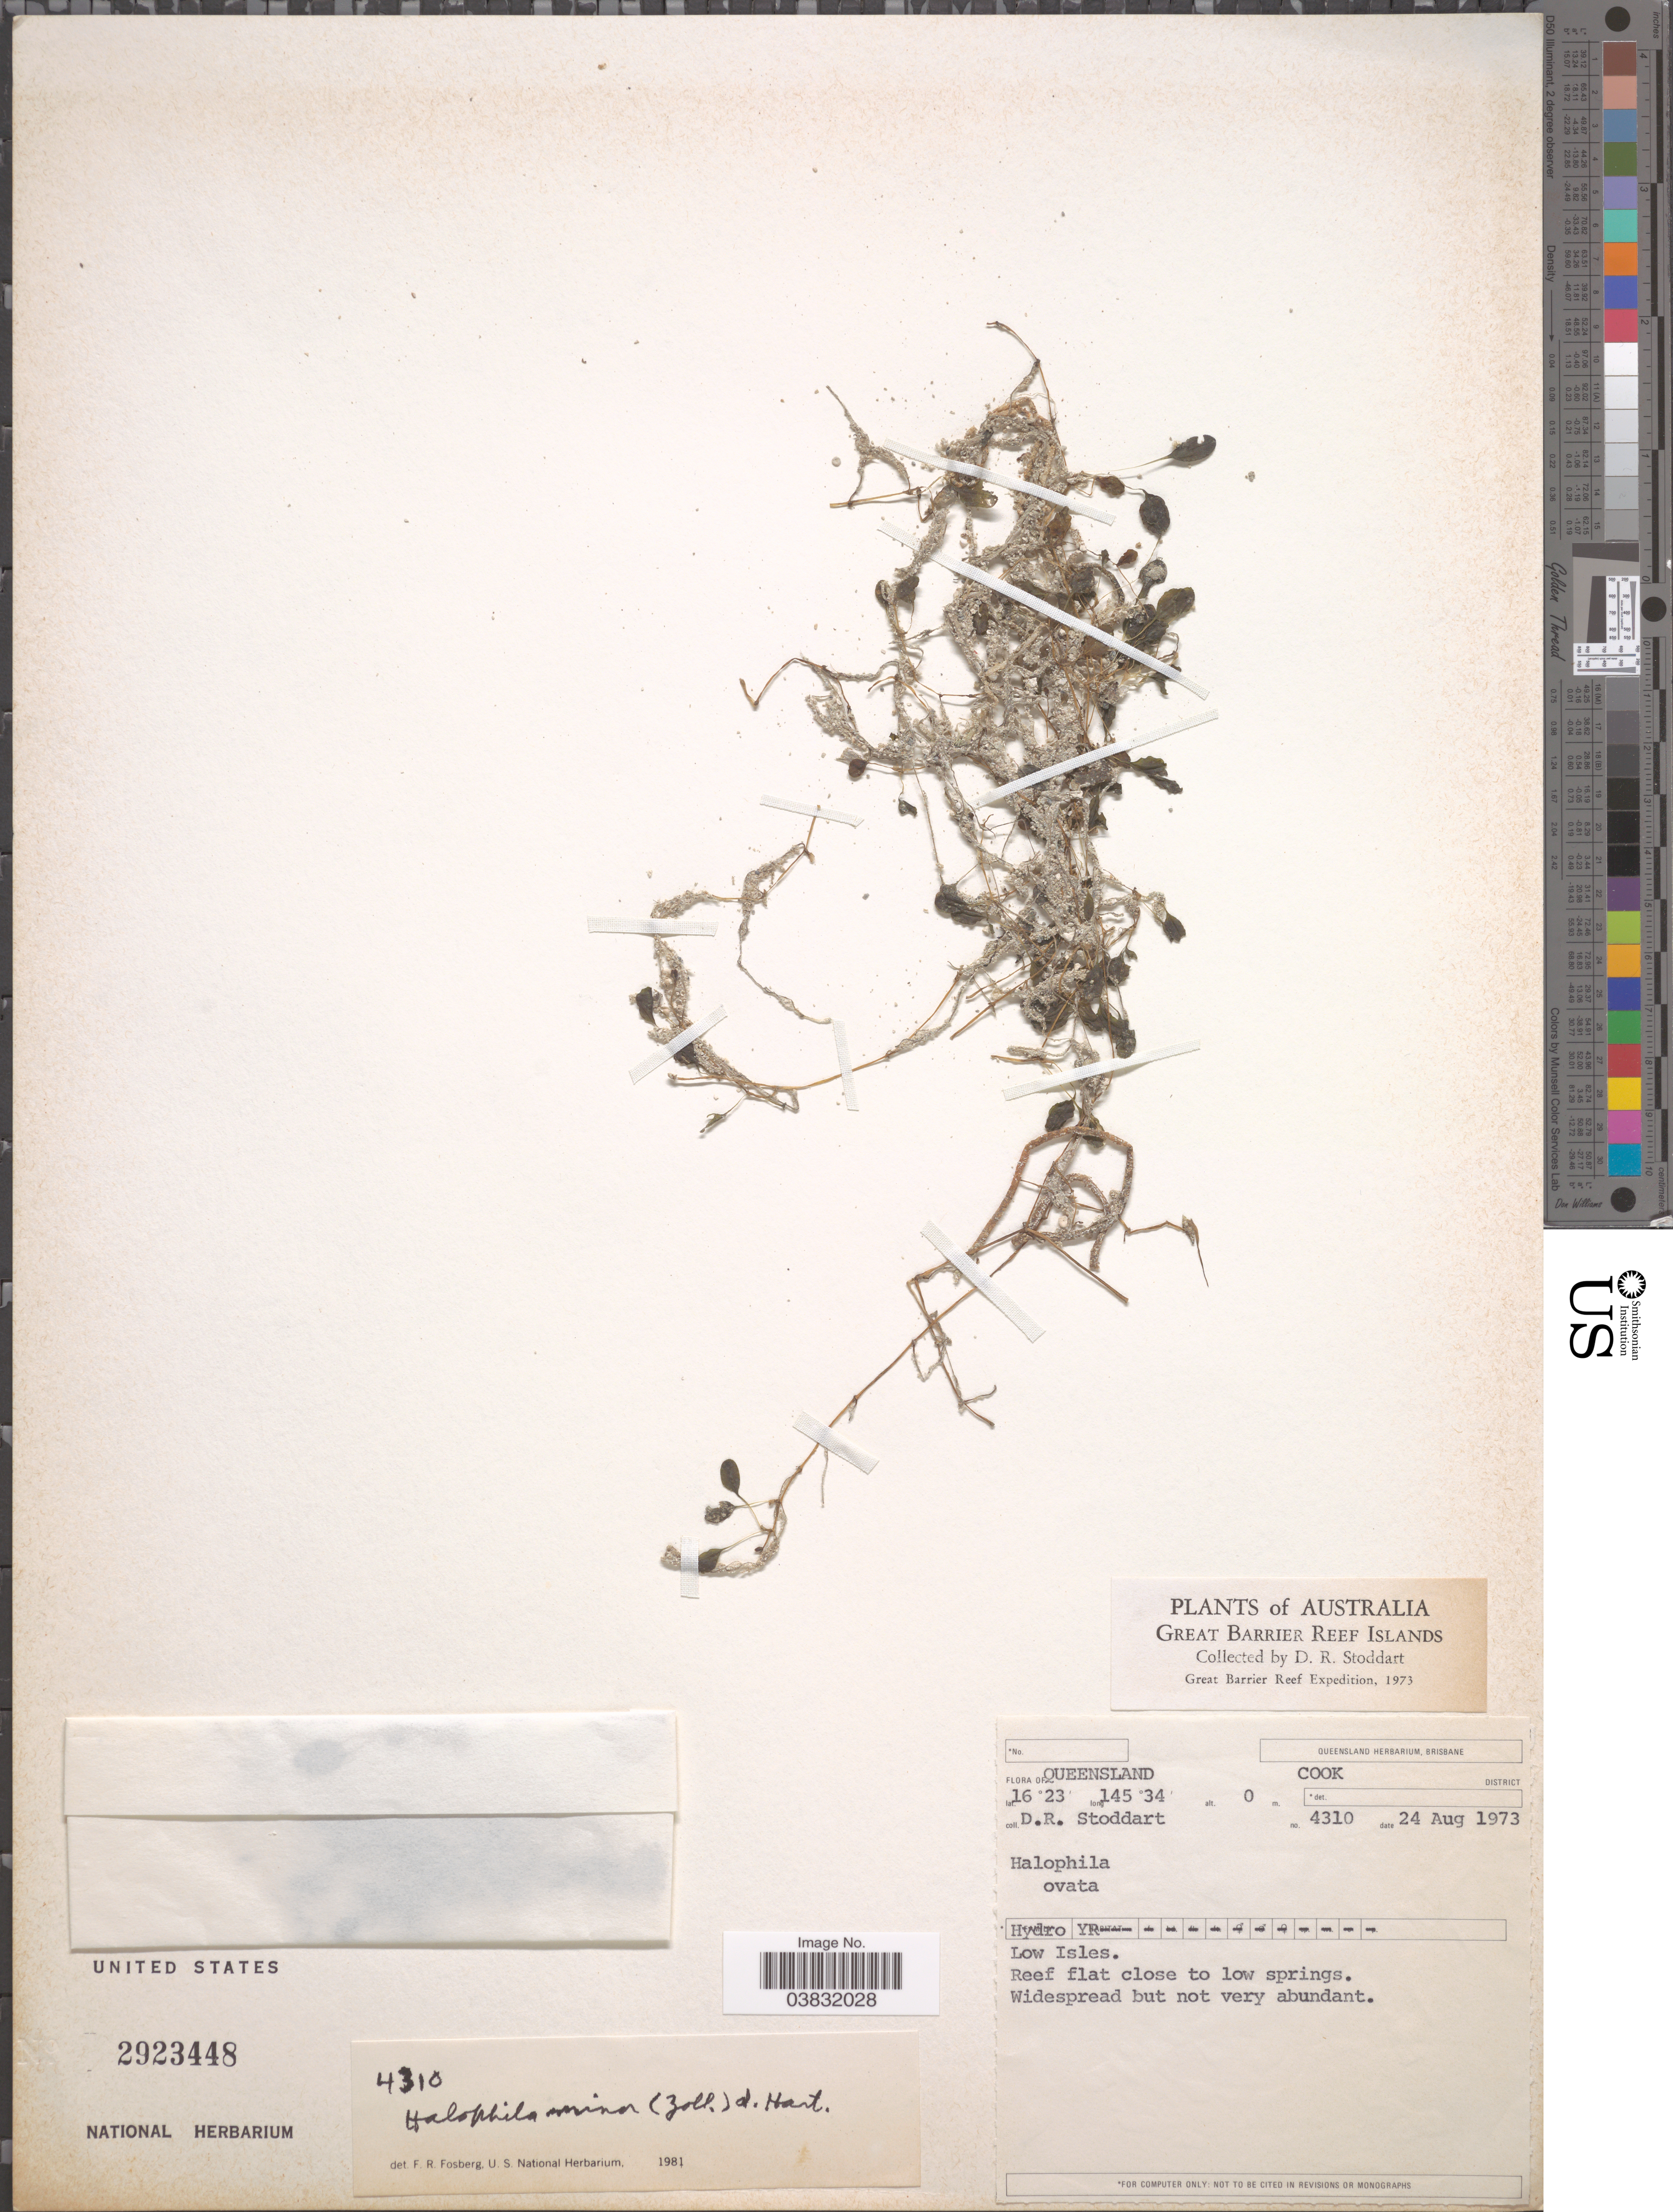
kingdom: Plantae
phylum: Tracheophyta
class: Liliopsida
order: Alismatales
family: Hydrocharitaceae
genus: Halophila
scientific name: Halophila minor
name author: (Zoll.) Hartog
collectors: D. R. Stoddart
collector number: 4310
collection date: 1973-08-24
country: Australia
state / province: Queensland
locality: Great Barrier Reef Islands. Cook District. Low Isles.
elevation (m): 0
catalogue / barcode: US 2923448